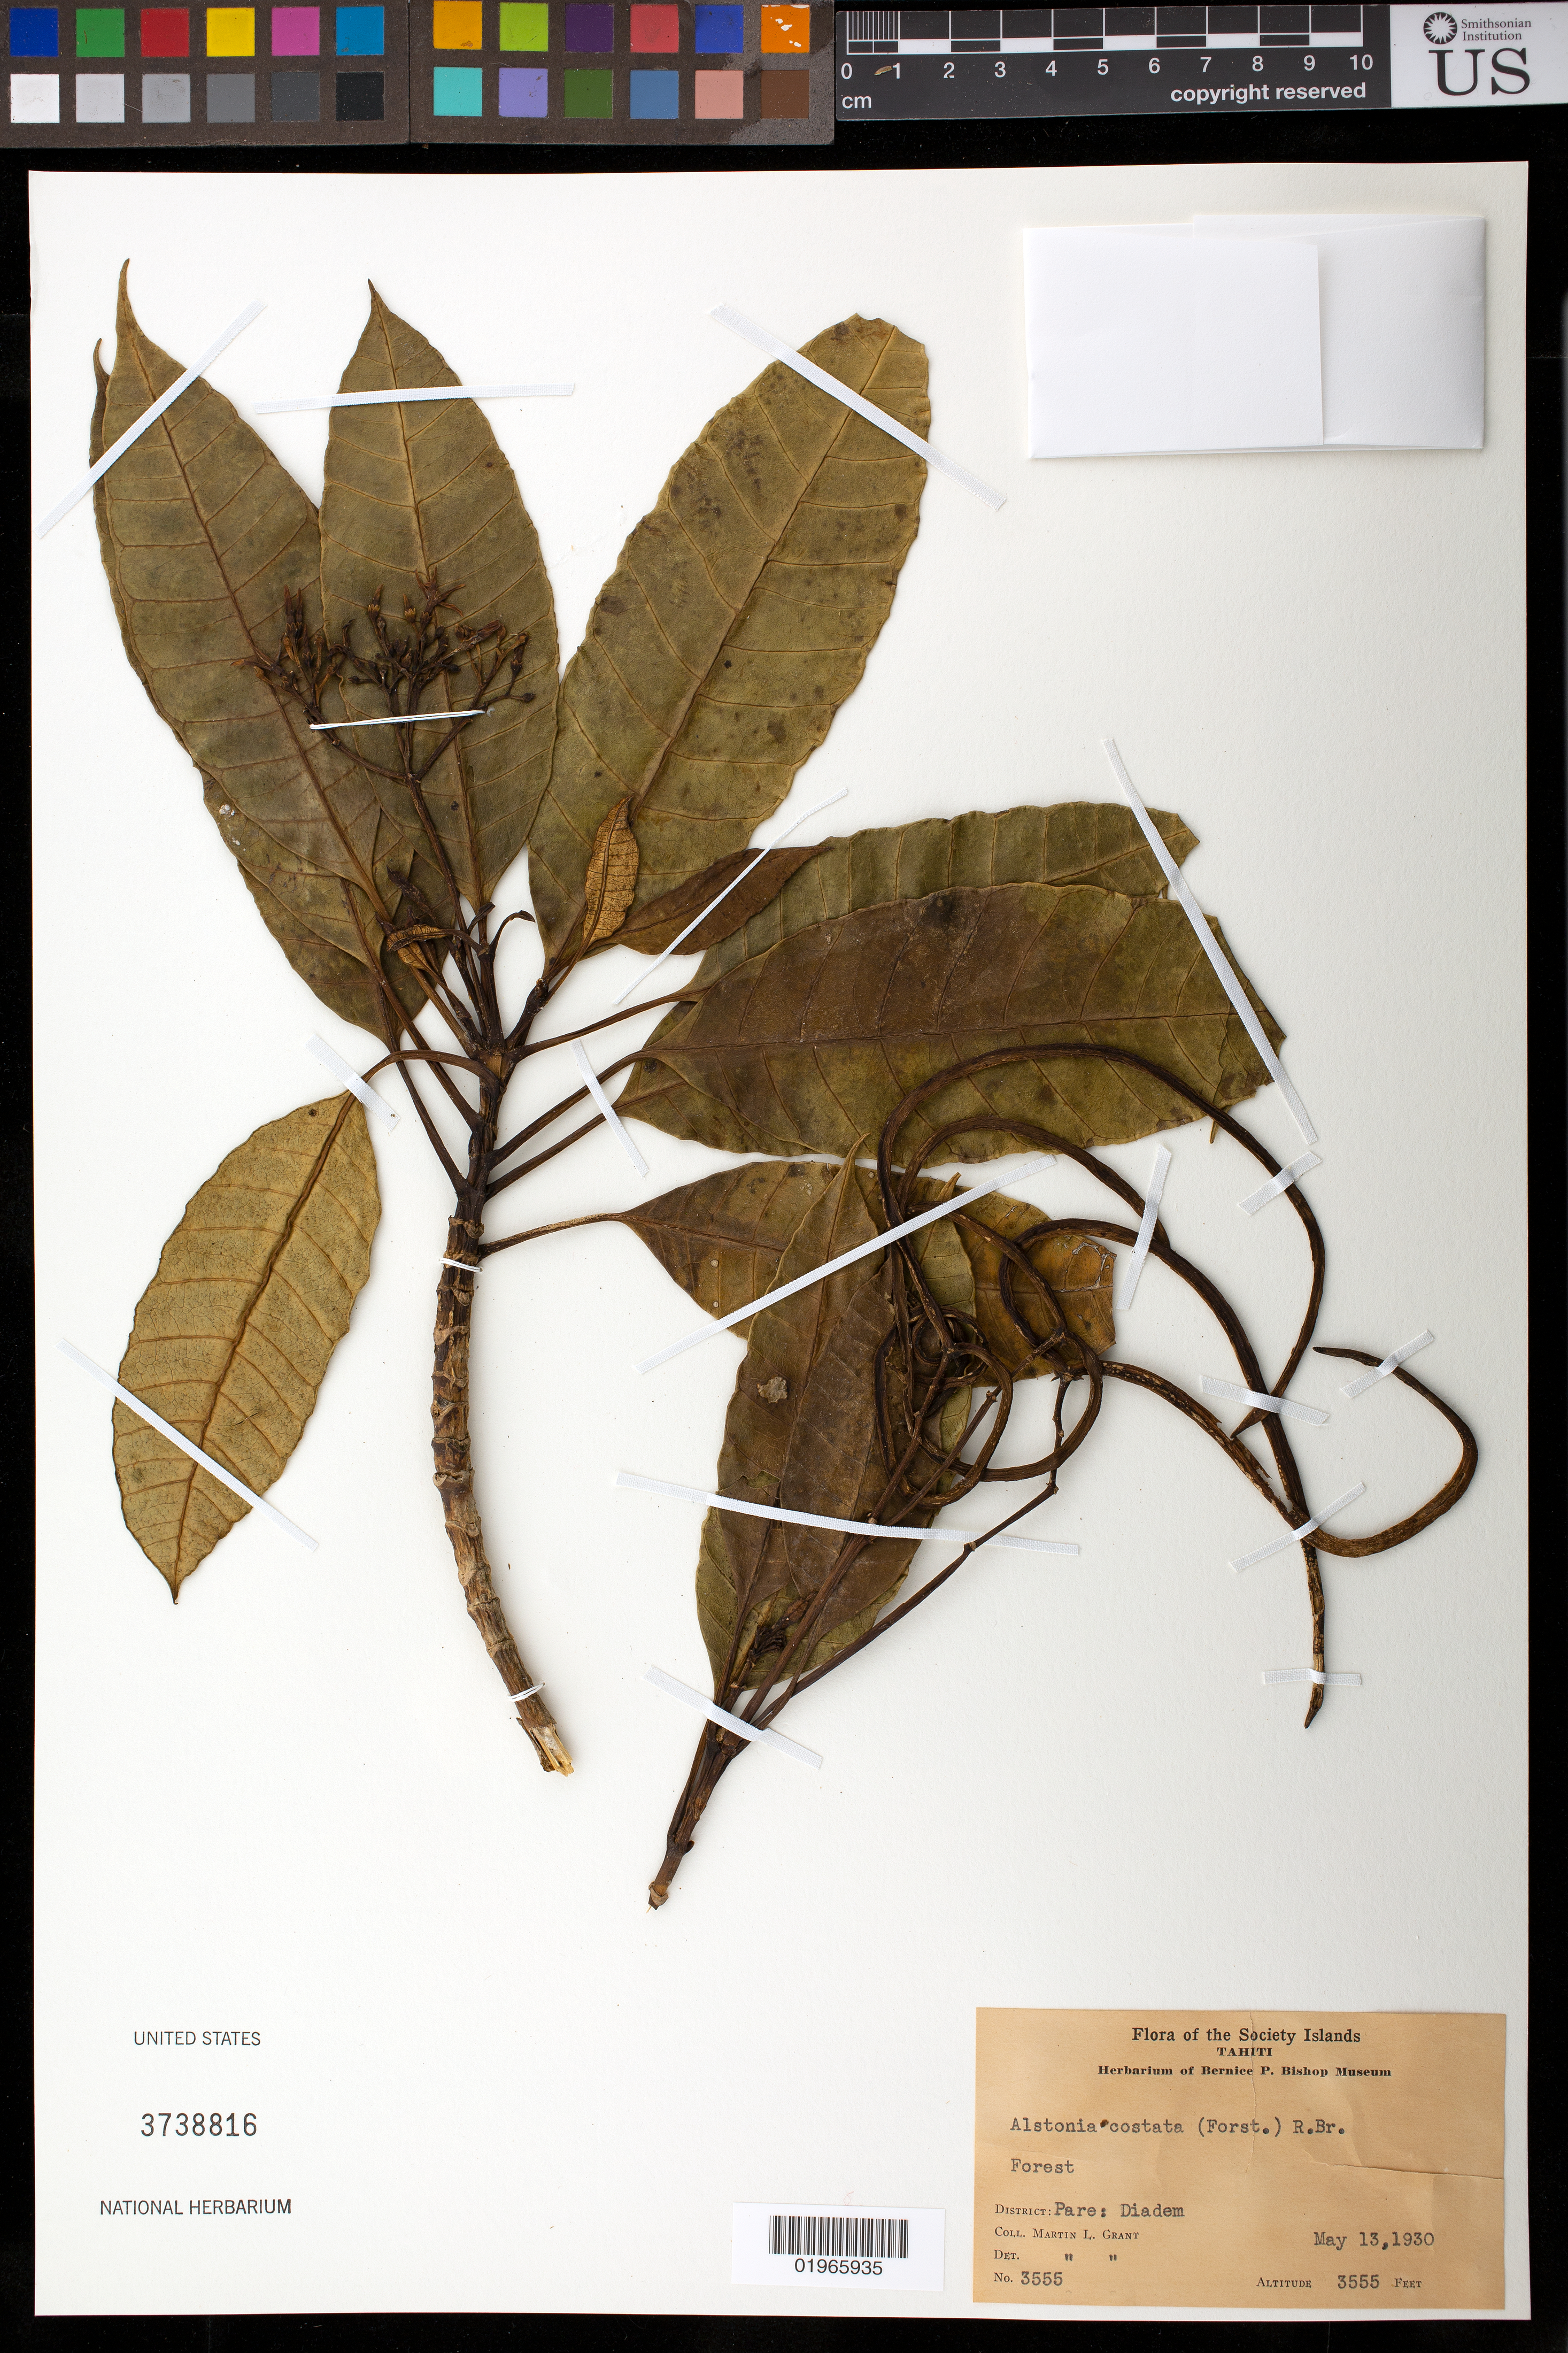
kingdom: Plantae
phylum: Tracheophyta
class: Magnoliopsida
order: Gentianales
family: Apocynaceae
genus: Alstonia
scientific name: Alstonia costata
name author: (G. Forst.) R. Br.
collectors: M. L. Grant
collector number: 3555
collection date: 1930-05-13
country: French Polynesia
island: Tahiti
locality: Dist: Pare: Diadem.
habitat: Forest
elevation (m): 811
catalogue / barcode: US 3738816